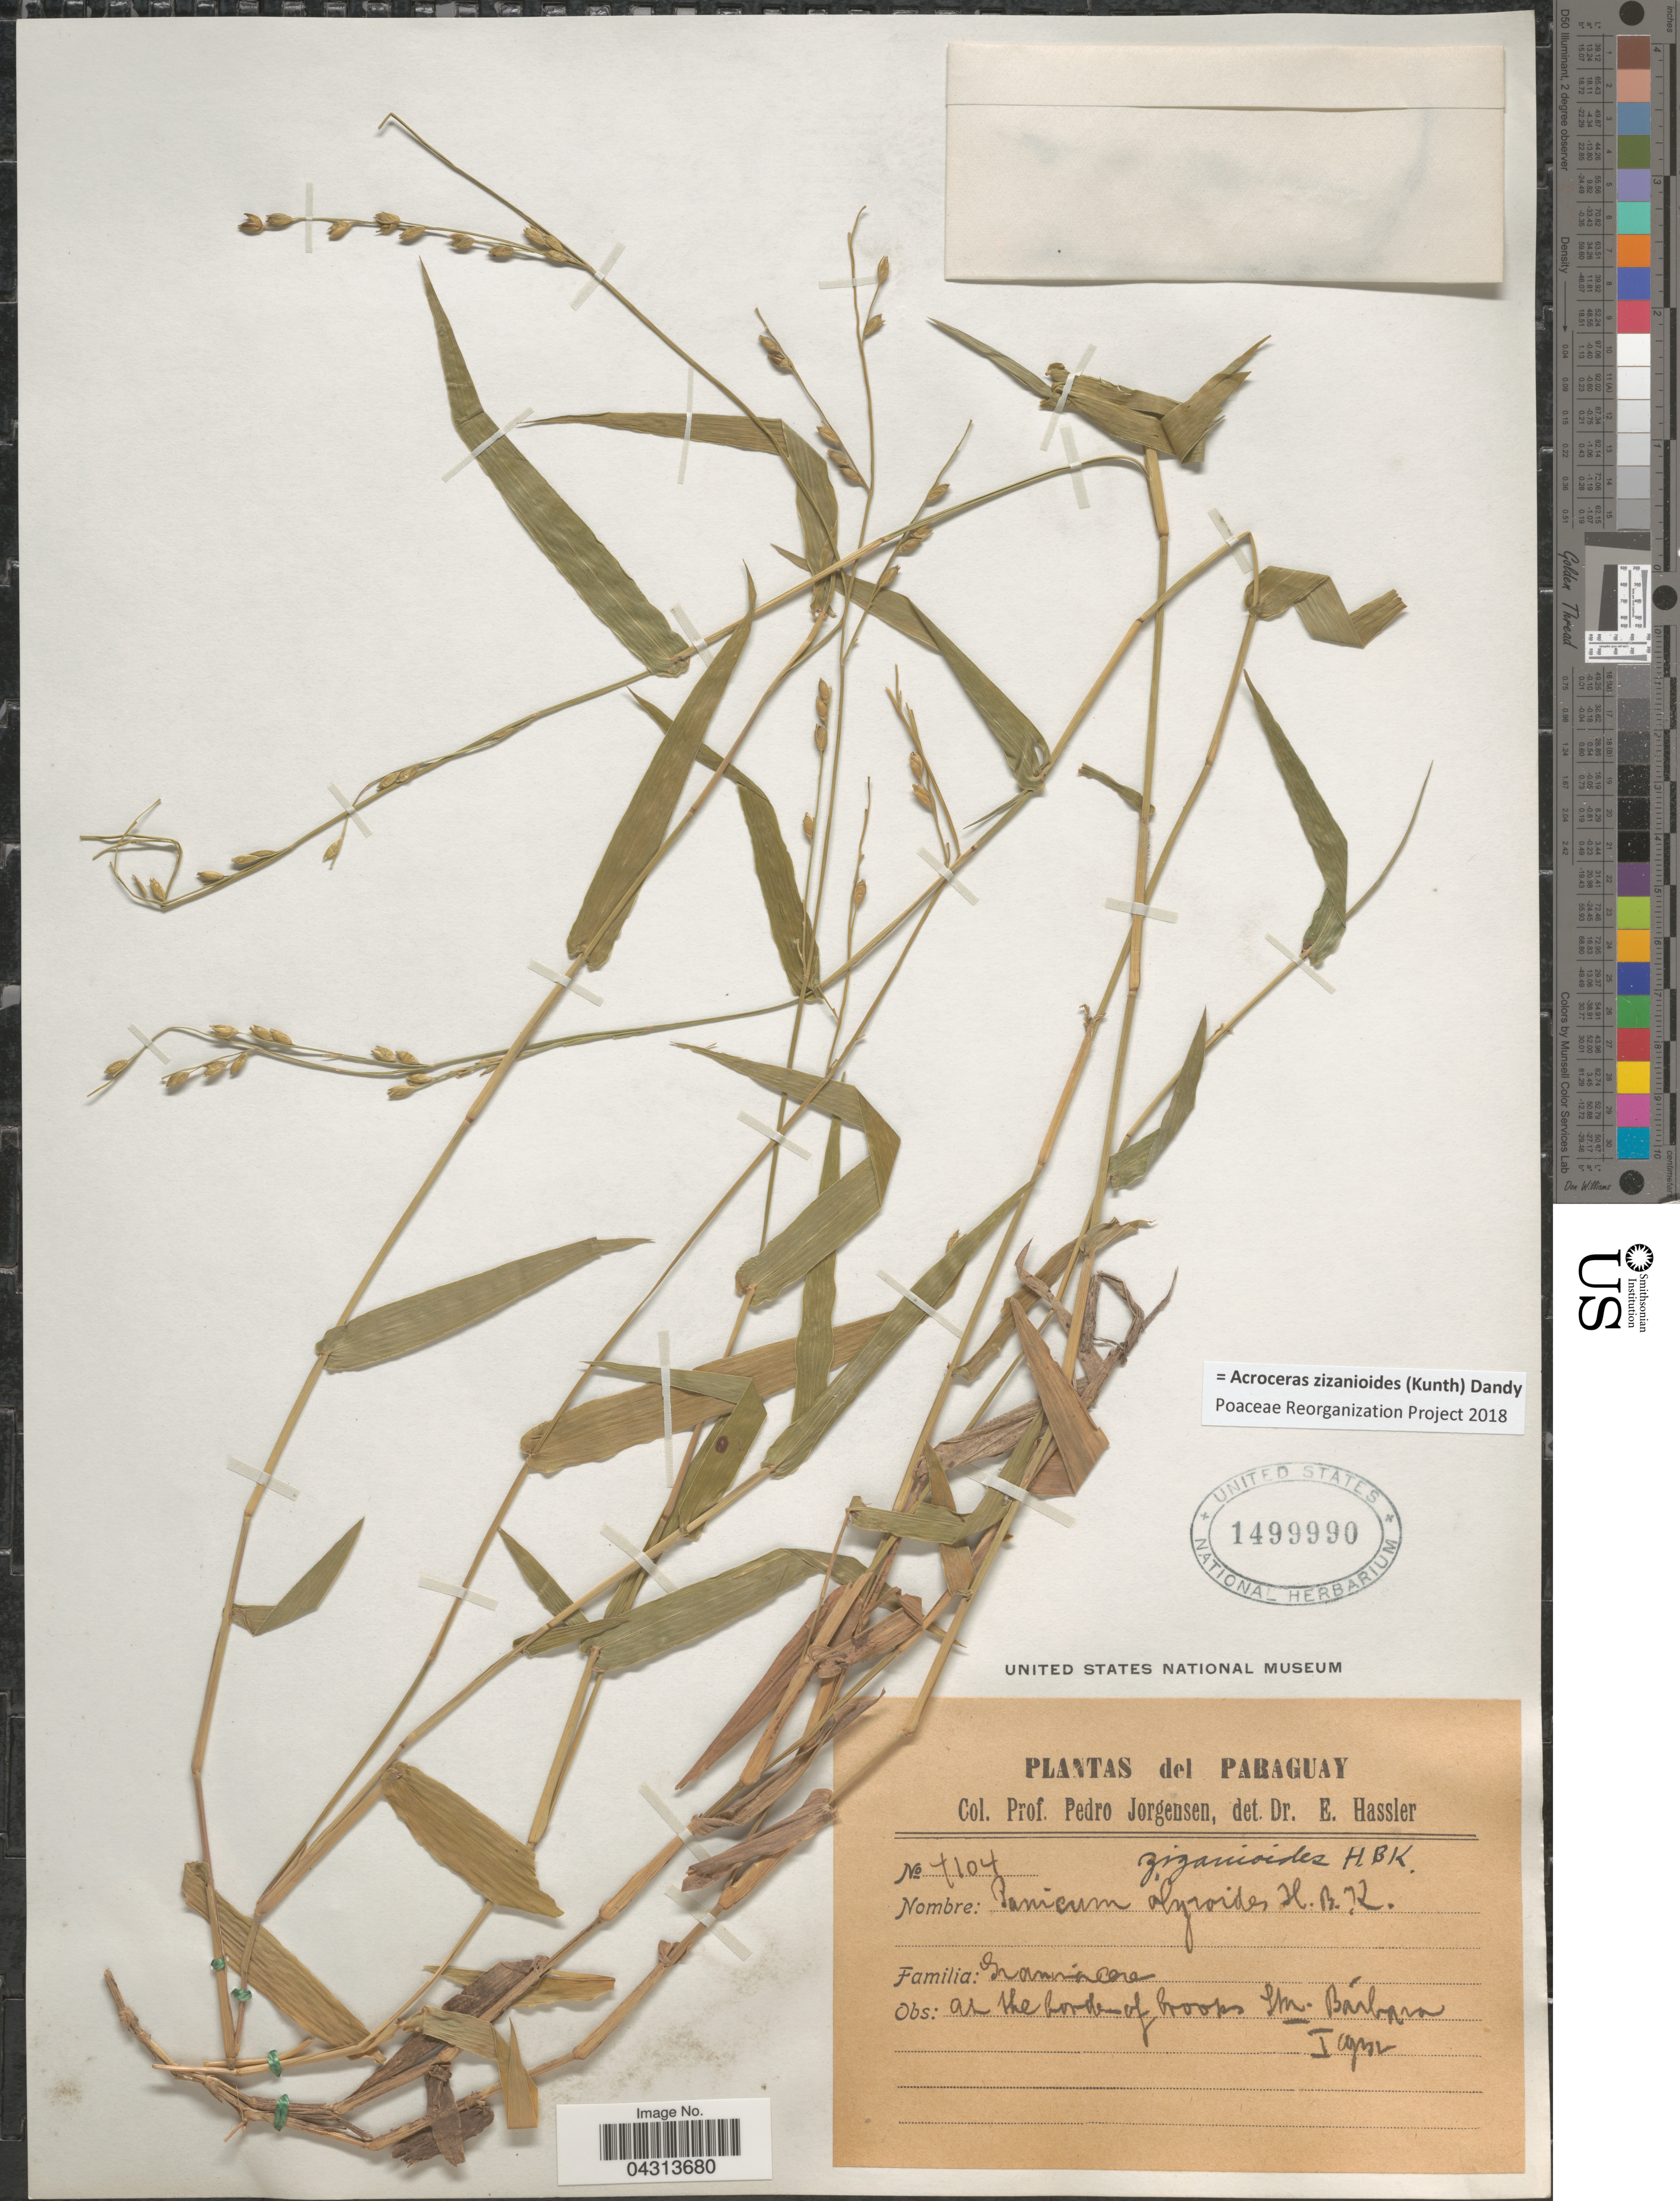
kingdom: Plantae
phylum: Tracheophyta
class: Liliopsida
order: Poales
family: Poaceae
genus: Acroceras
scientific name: Acroceras zizanioides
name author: (Kunth) Dandy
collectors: P. Jörgensen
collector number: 4104*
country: Paraguay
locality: At the border of brooks Sta. Bárbara.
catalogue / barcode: US 1499990